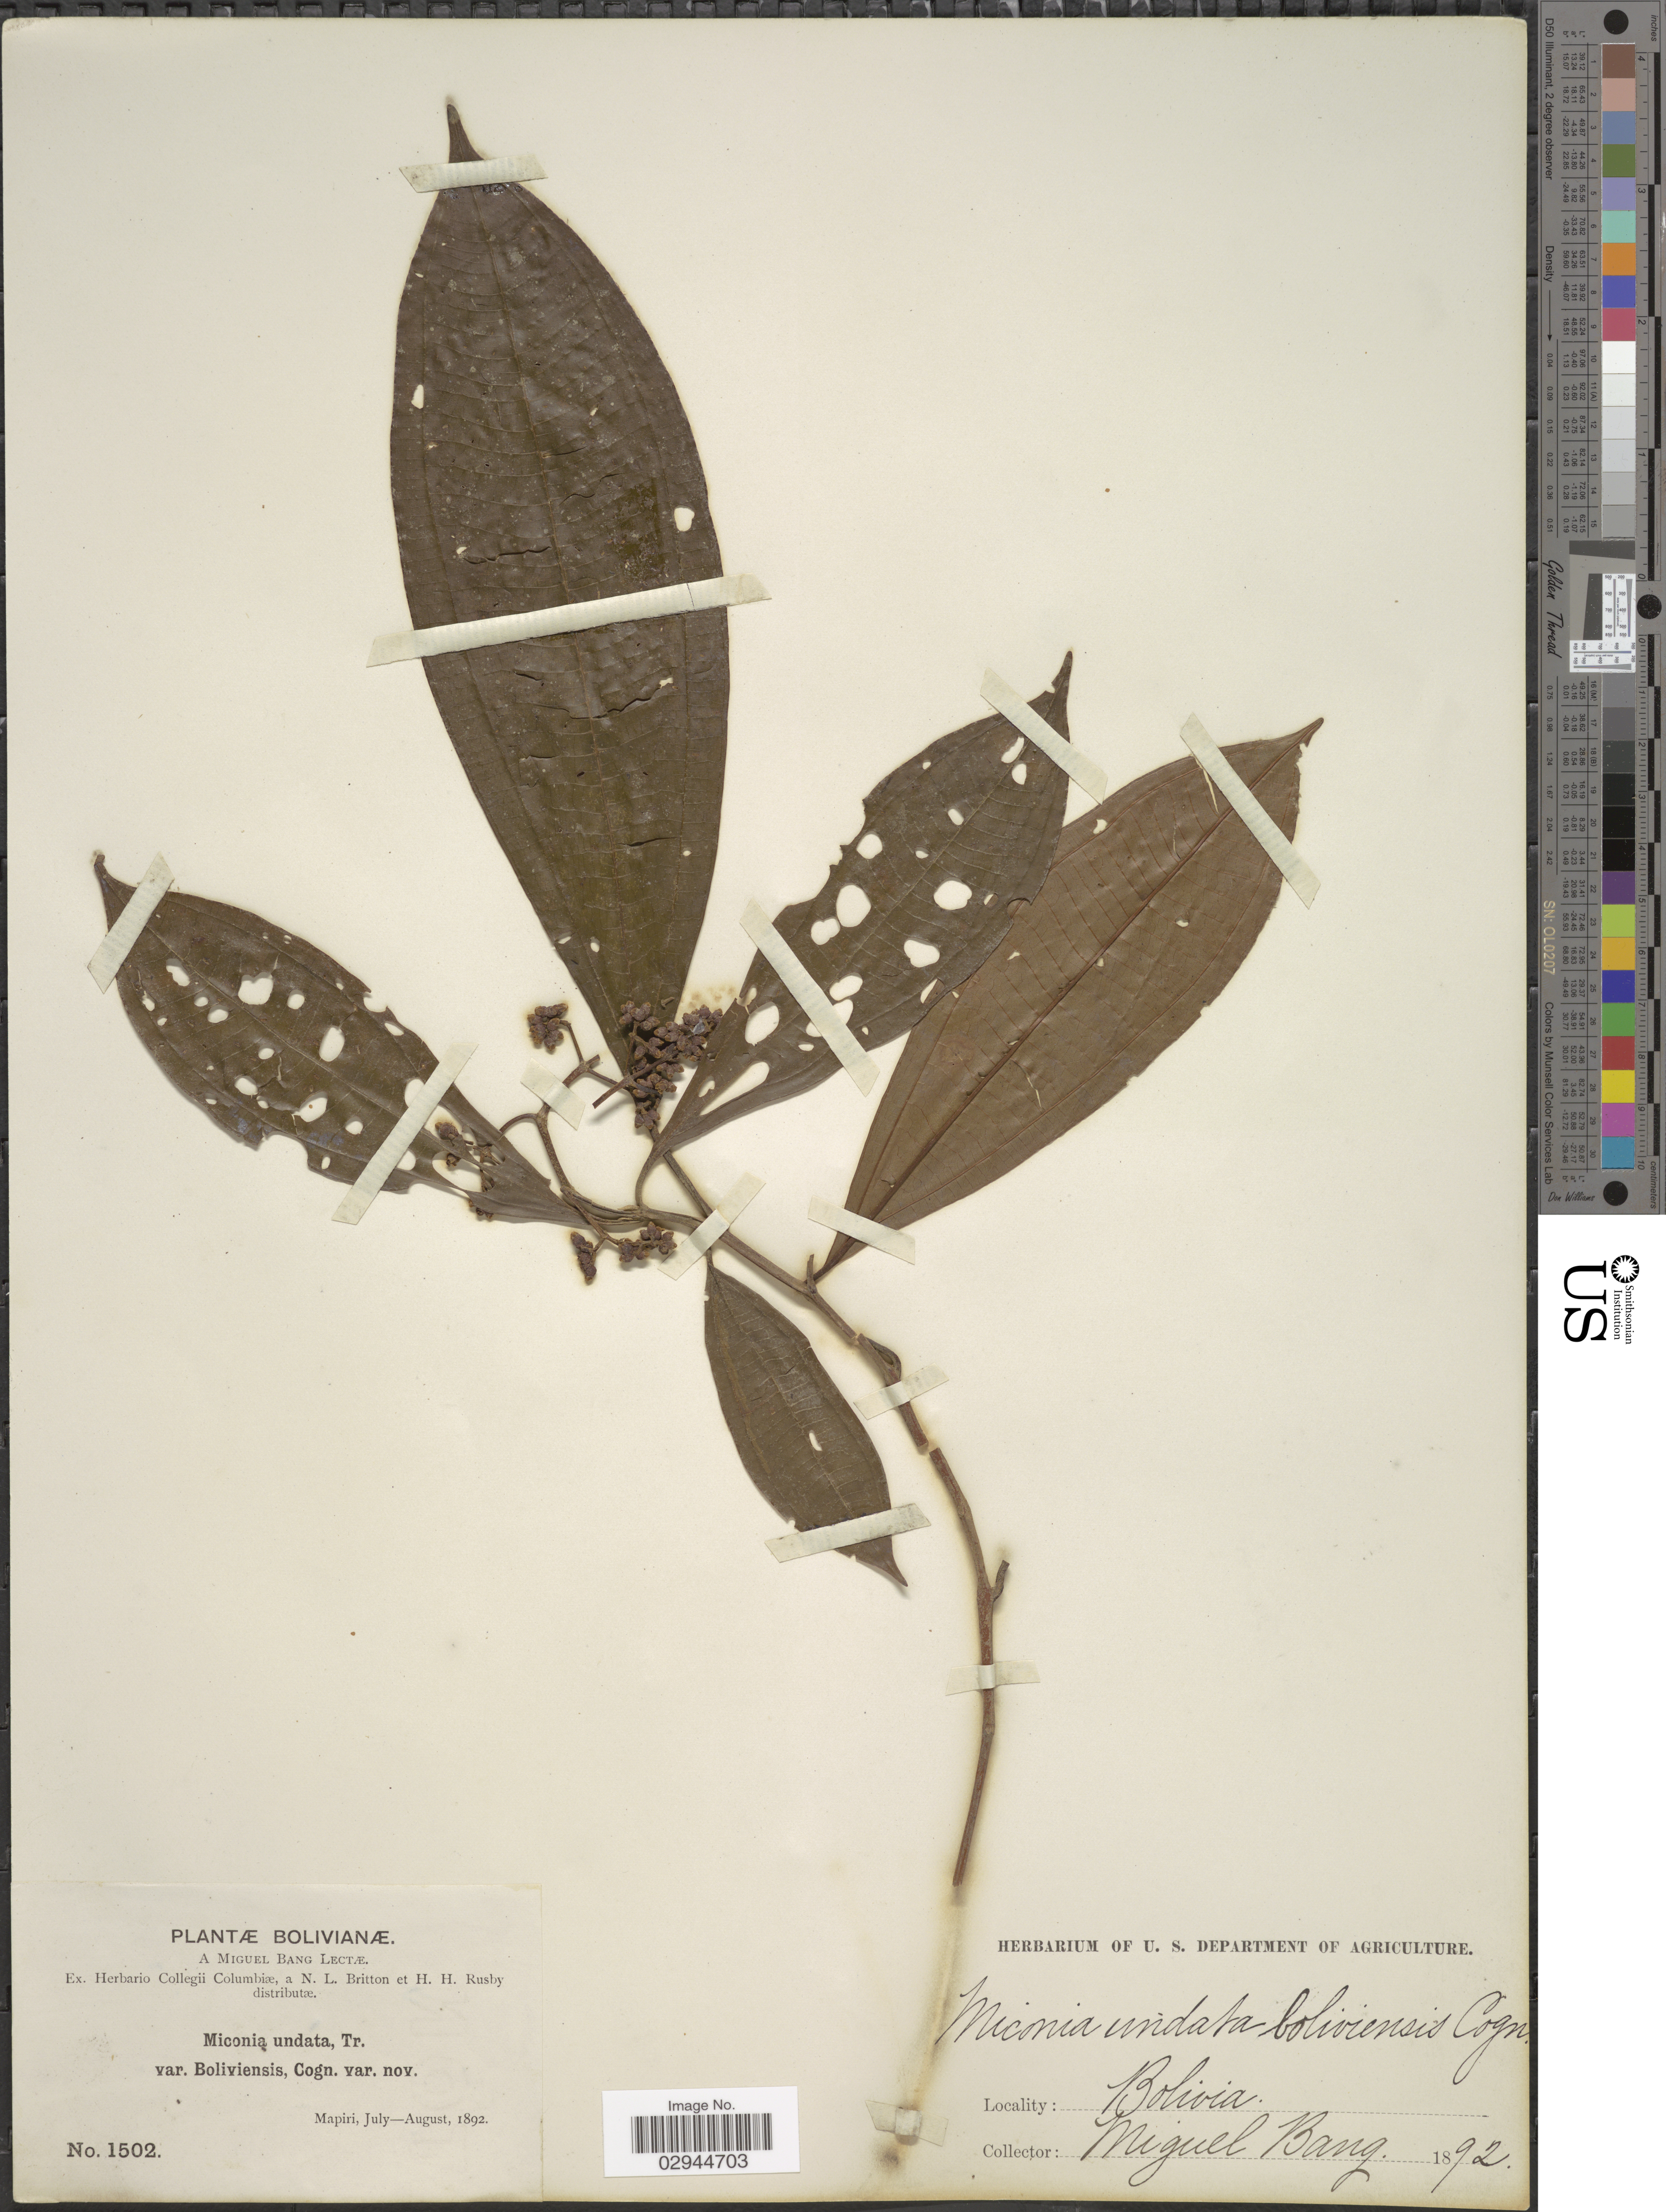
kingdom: Plantae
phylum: Tracheophyta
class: Magnoliopsida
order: Myrtales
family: Melastomataceae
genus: Miconia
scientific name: Miconia undata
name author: Triana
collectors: M. Bang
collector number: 1502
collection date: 1892-07/1892-08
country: Bolivia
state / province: La Paz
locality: Mapiri.